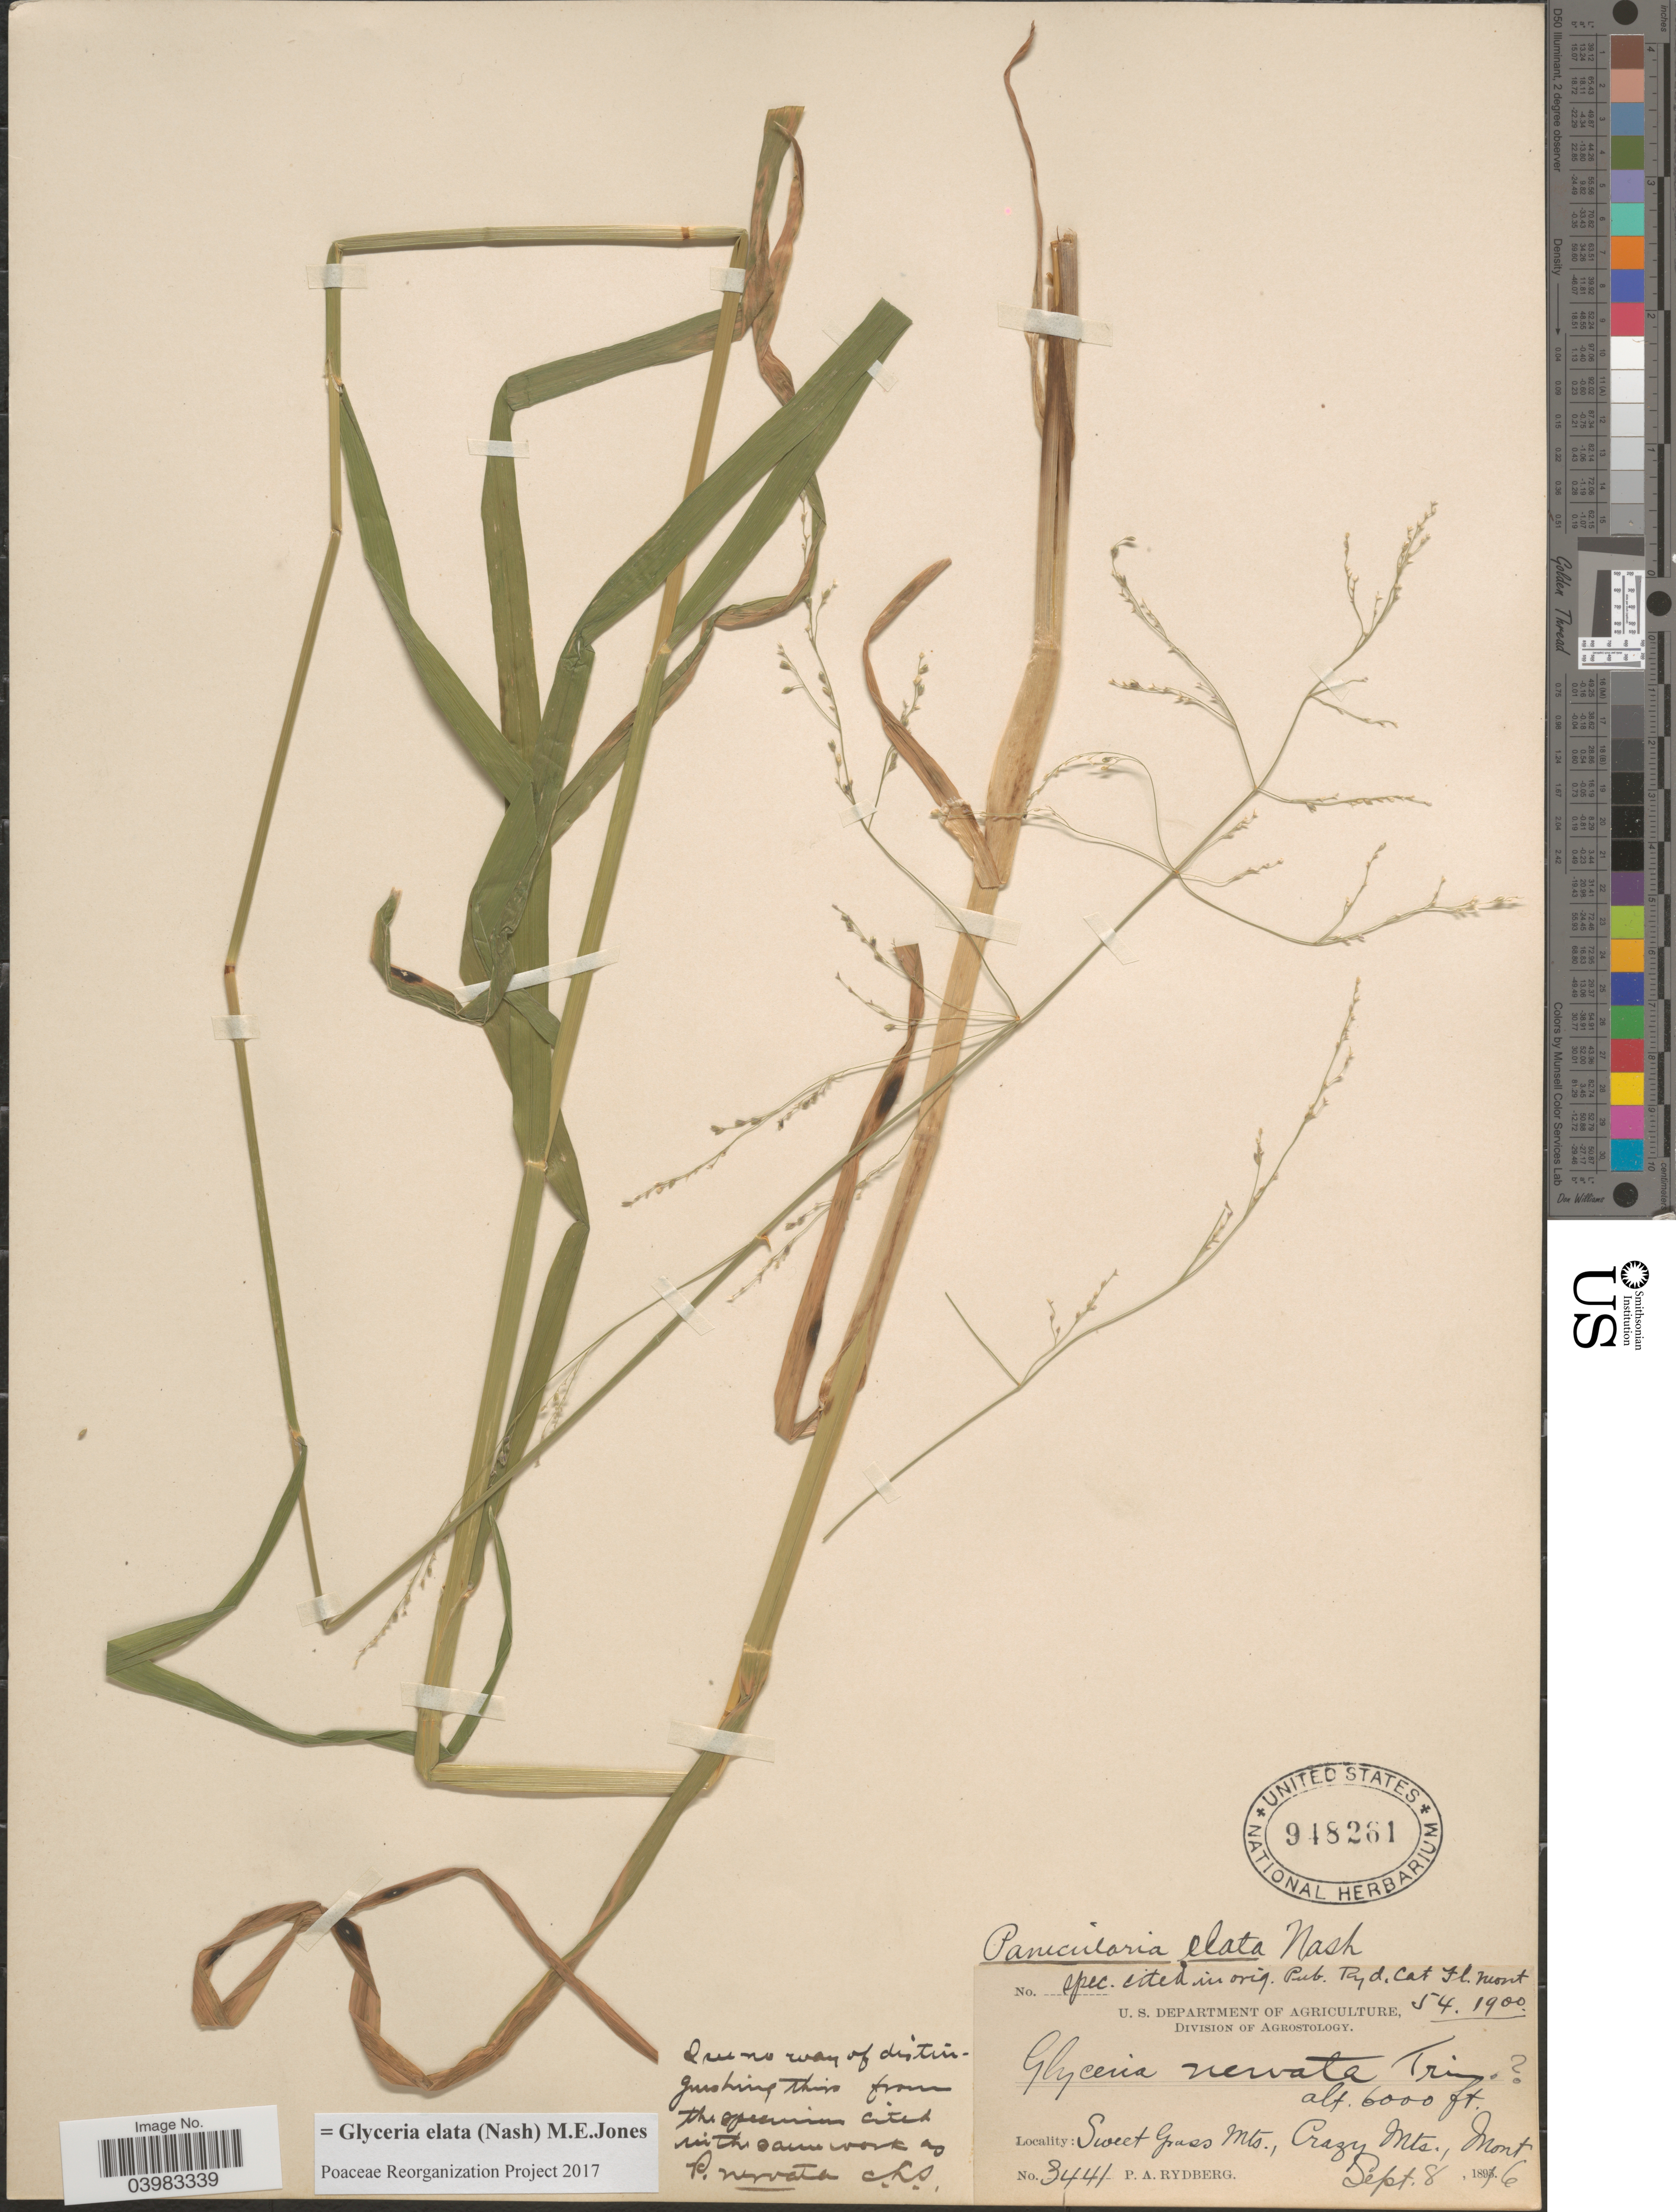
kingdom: Plantae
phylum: Tracheophyta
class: Liliopsida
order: Poales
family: Poaceae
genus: Glyceria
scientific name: Glyceria elata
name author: (Nash) M.E. Jones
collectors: P. A. Rydberg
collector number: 3441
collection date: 1896-09-08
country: United States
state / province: Montana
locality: Sweet Grass Mts., Crazy Mts.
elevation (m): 1829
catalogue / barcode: US 948261